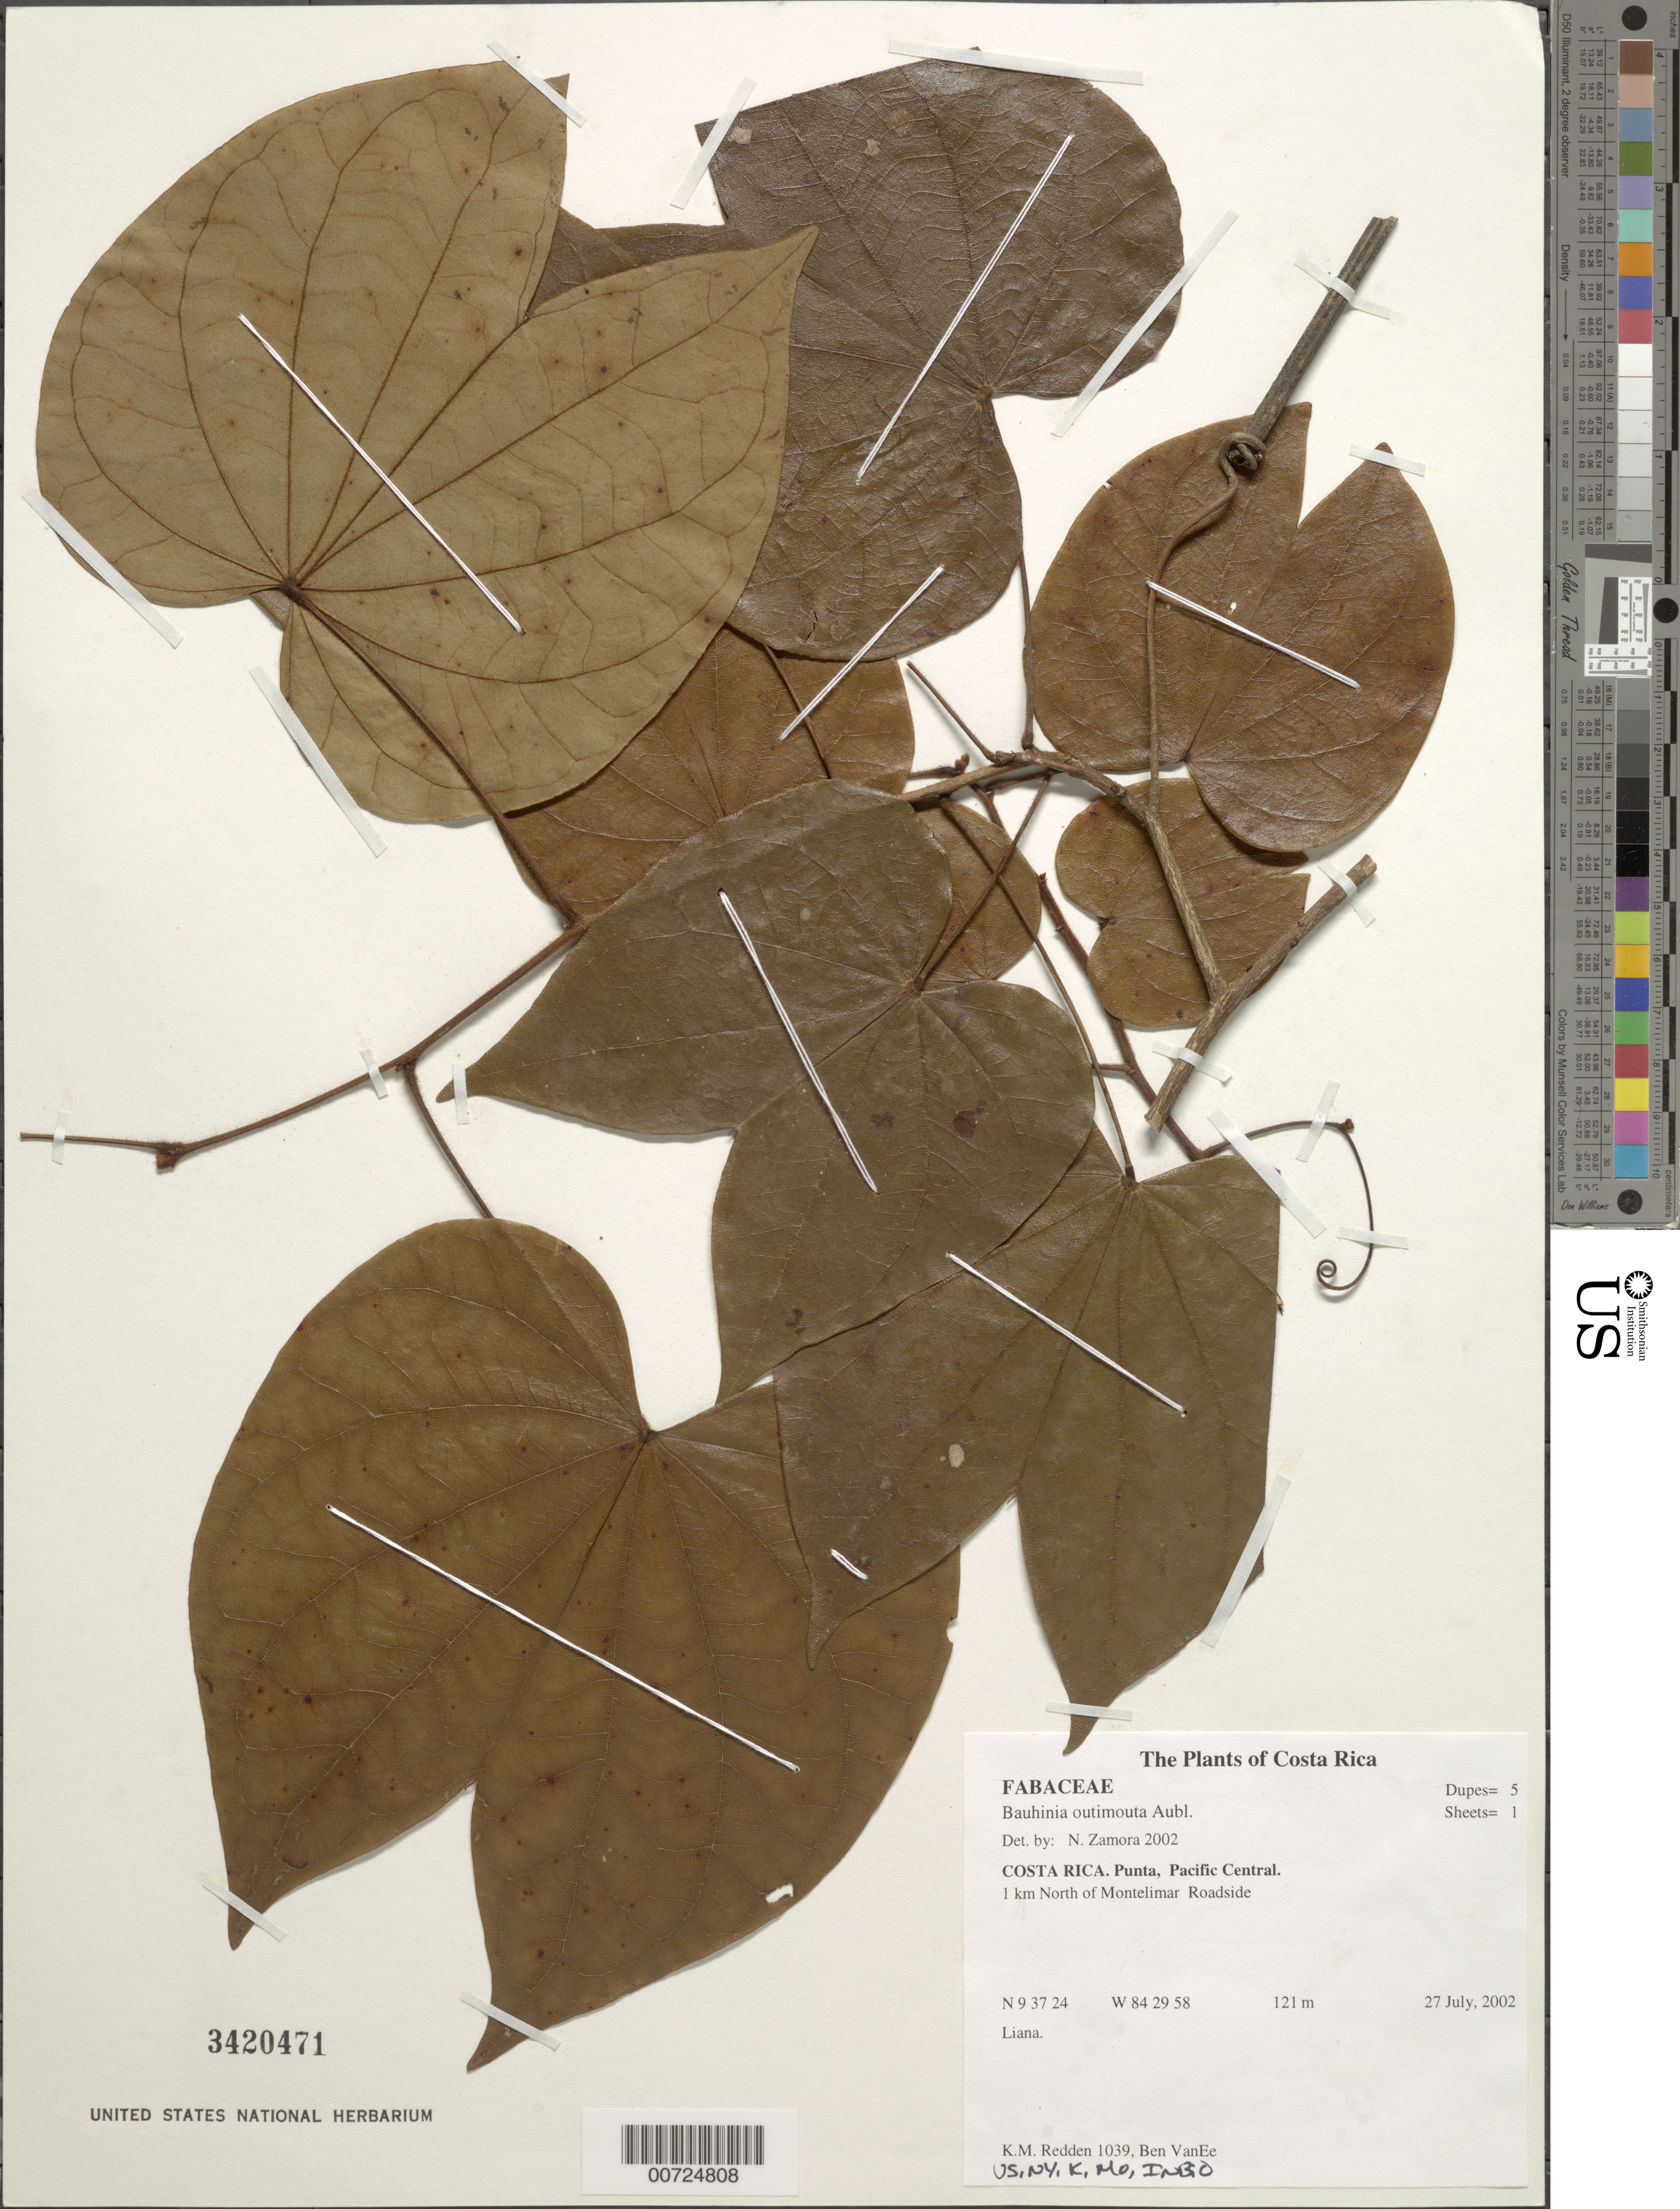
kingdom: Plantae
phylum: Tracheophyta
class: Magnoliopsida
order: Fabales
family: Fabaceae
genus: Bauhinia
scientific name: Bauhinia outimouta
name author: Aubl.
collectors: K. M. Redden & B. VanEe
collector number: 1039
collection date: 2002-07-27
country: Costa Rica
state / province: Puntarenas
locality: Punta, Pacific Central. 1 km North of Montlemar Roadside.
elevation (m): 121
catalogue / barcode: US 3420471